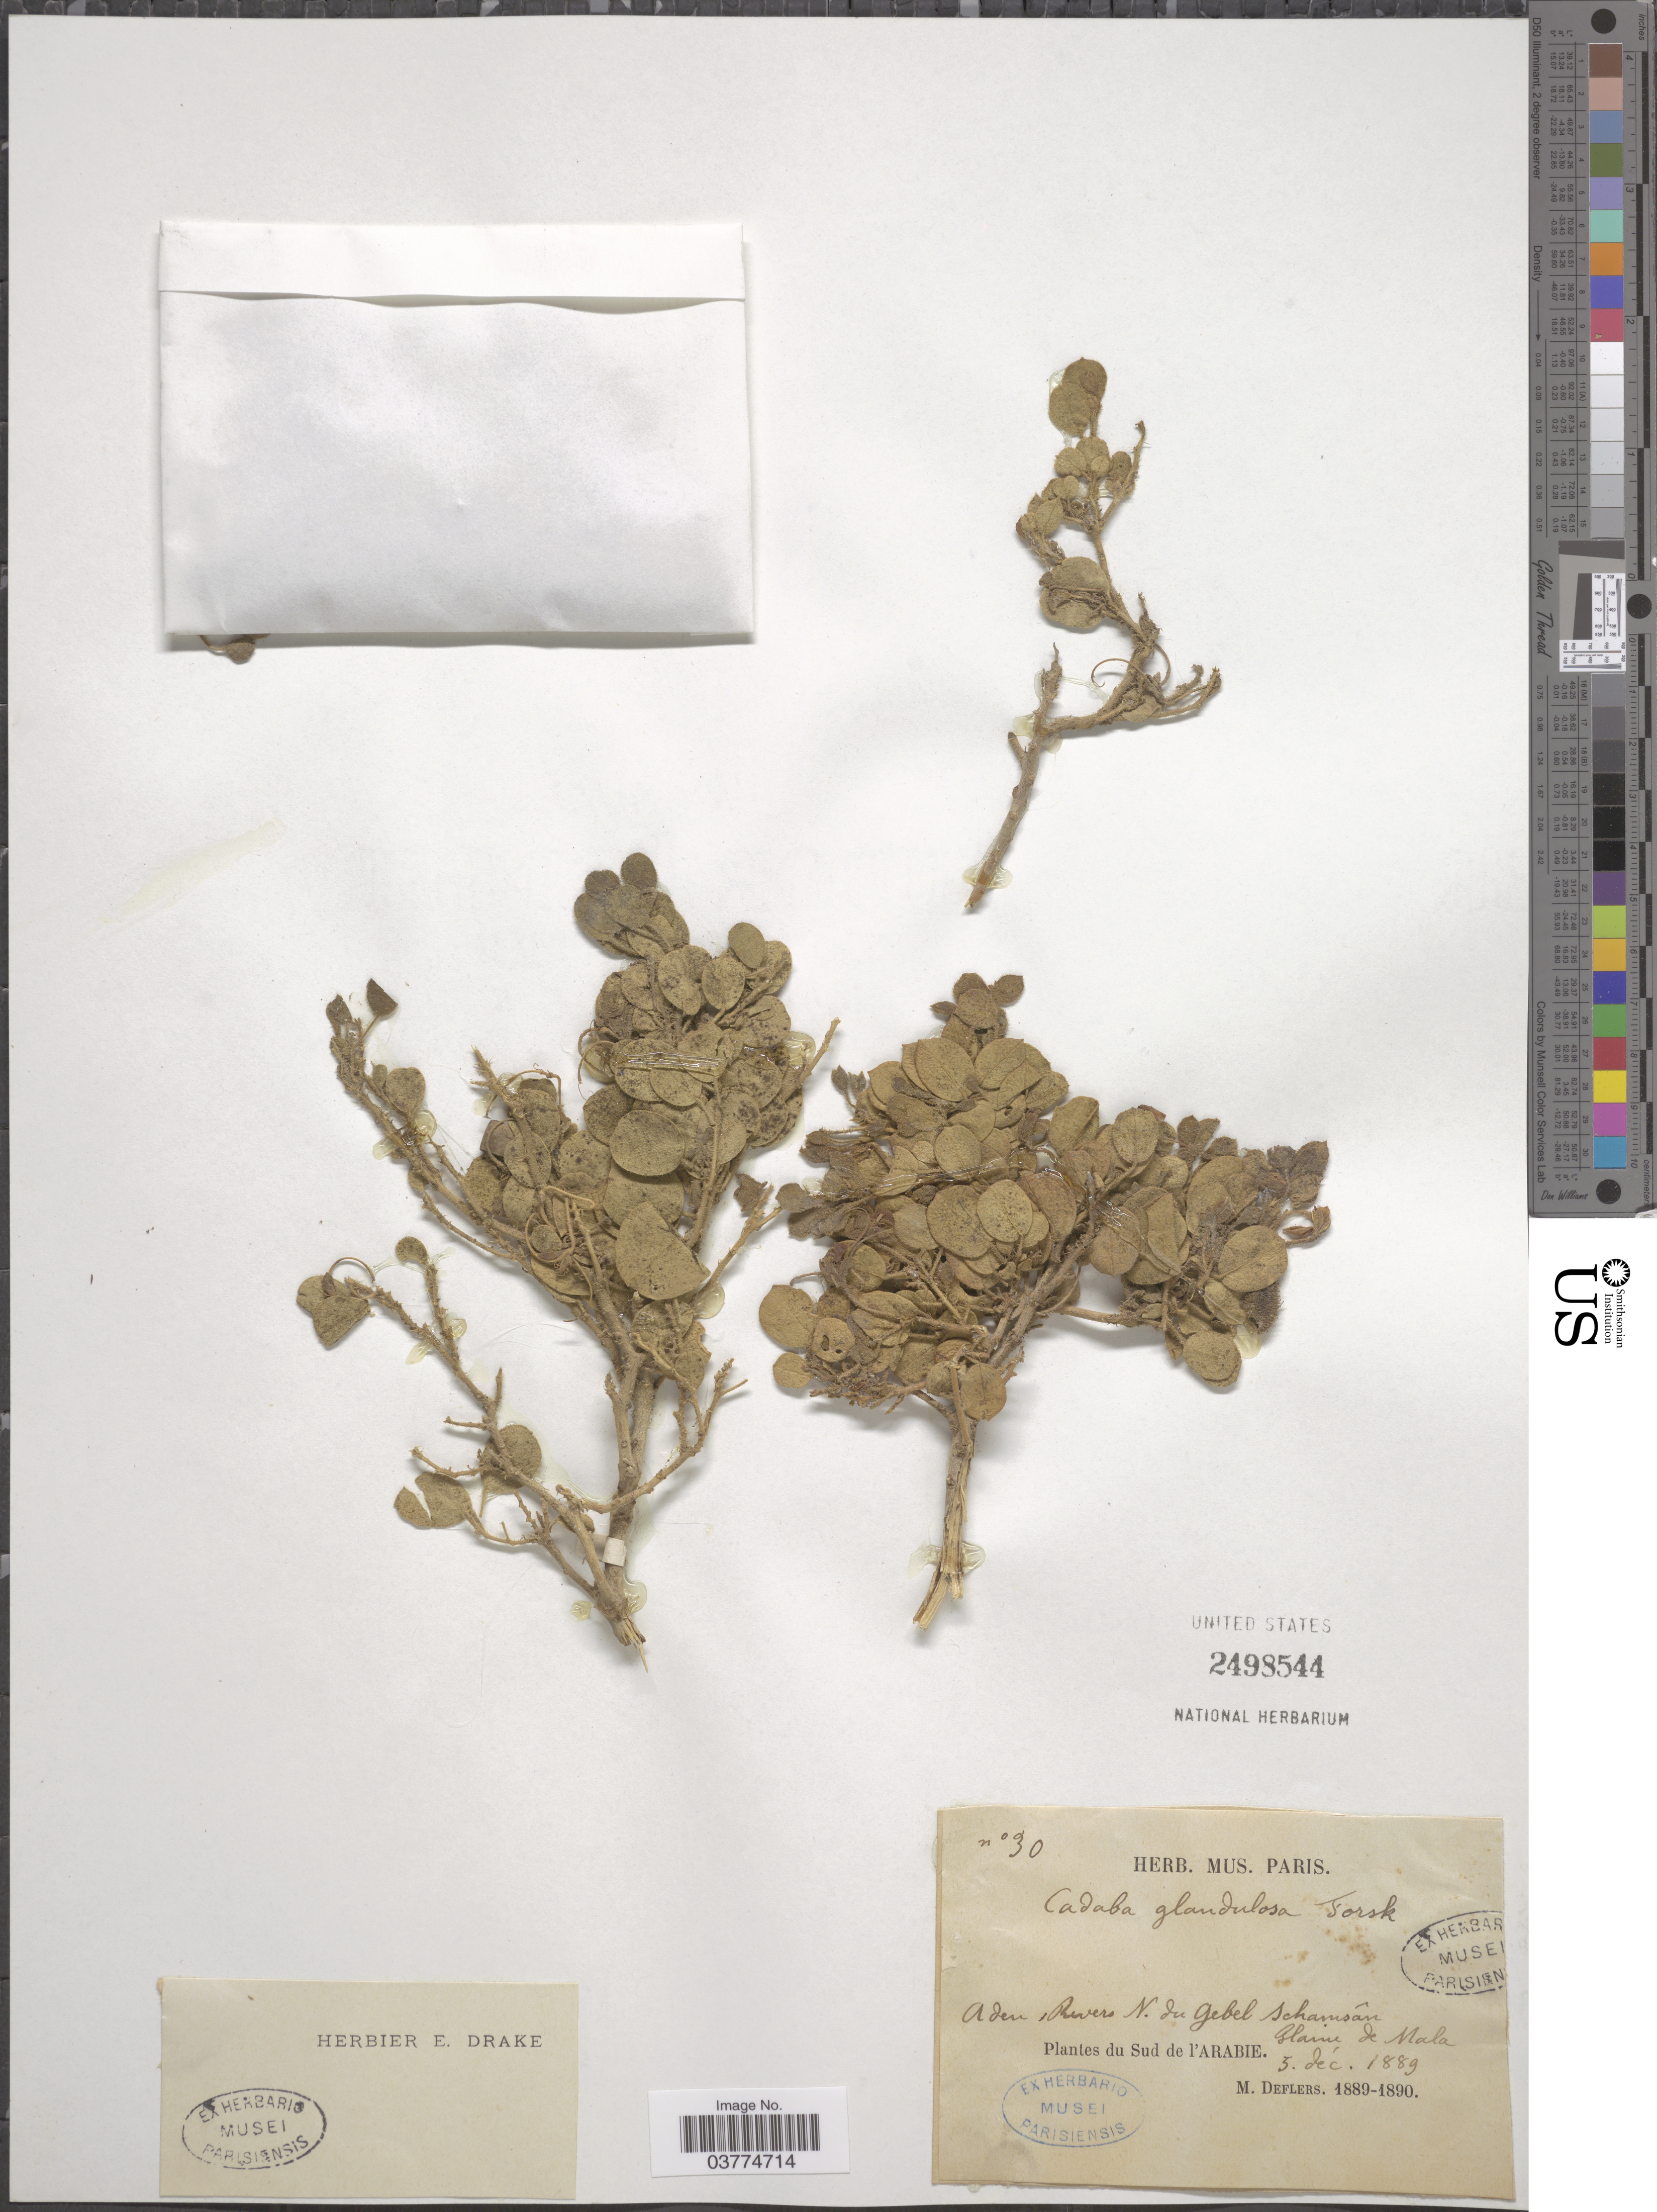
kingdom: Plantae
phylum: Tracheophyta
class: Magnoliopsida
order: Brassicales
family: Capparaceae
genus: Cadaba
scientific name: Cadaba glandulosa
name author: Forssk.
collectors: M. Deflers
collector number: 30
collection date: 1889-12-05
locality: Aden Rivers N. du Gebel Schamsán. Plaine de Mala. Sud de l'Arabie.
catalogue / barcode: US 2498544